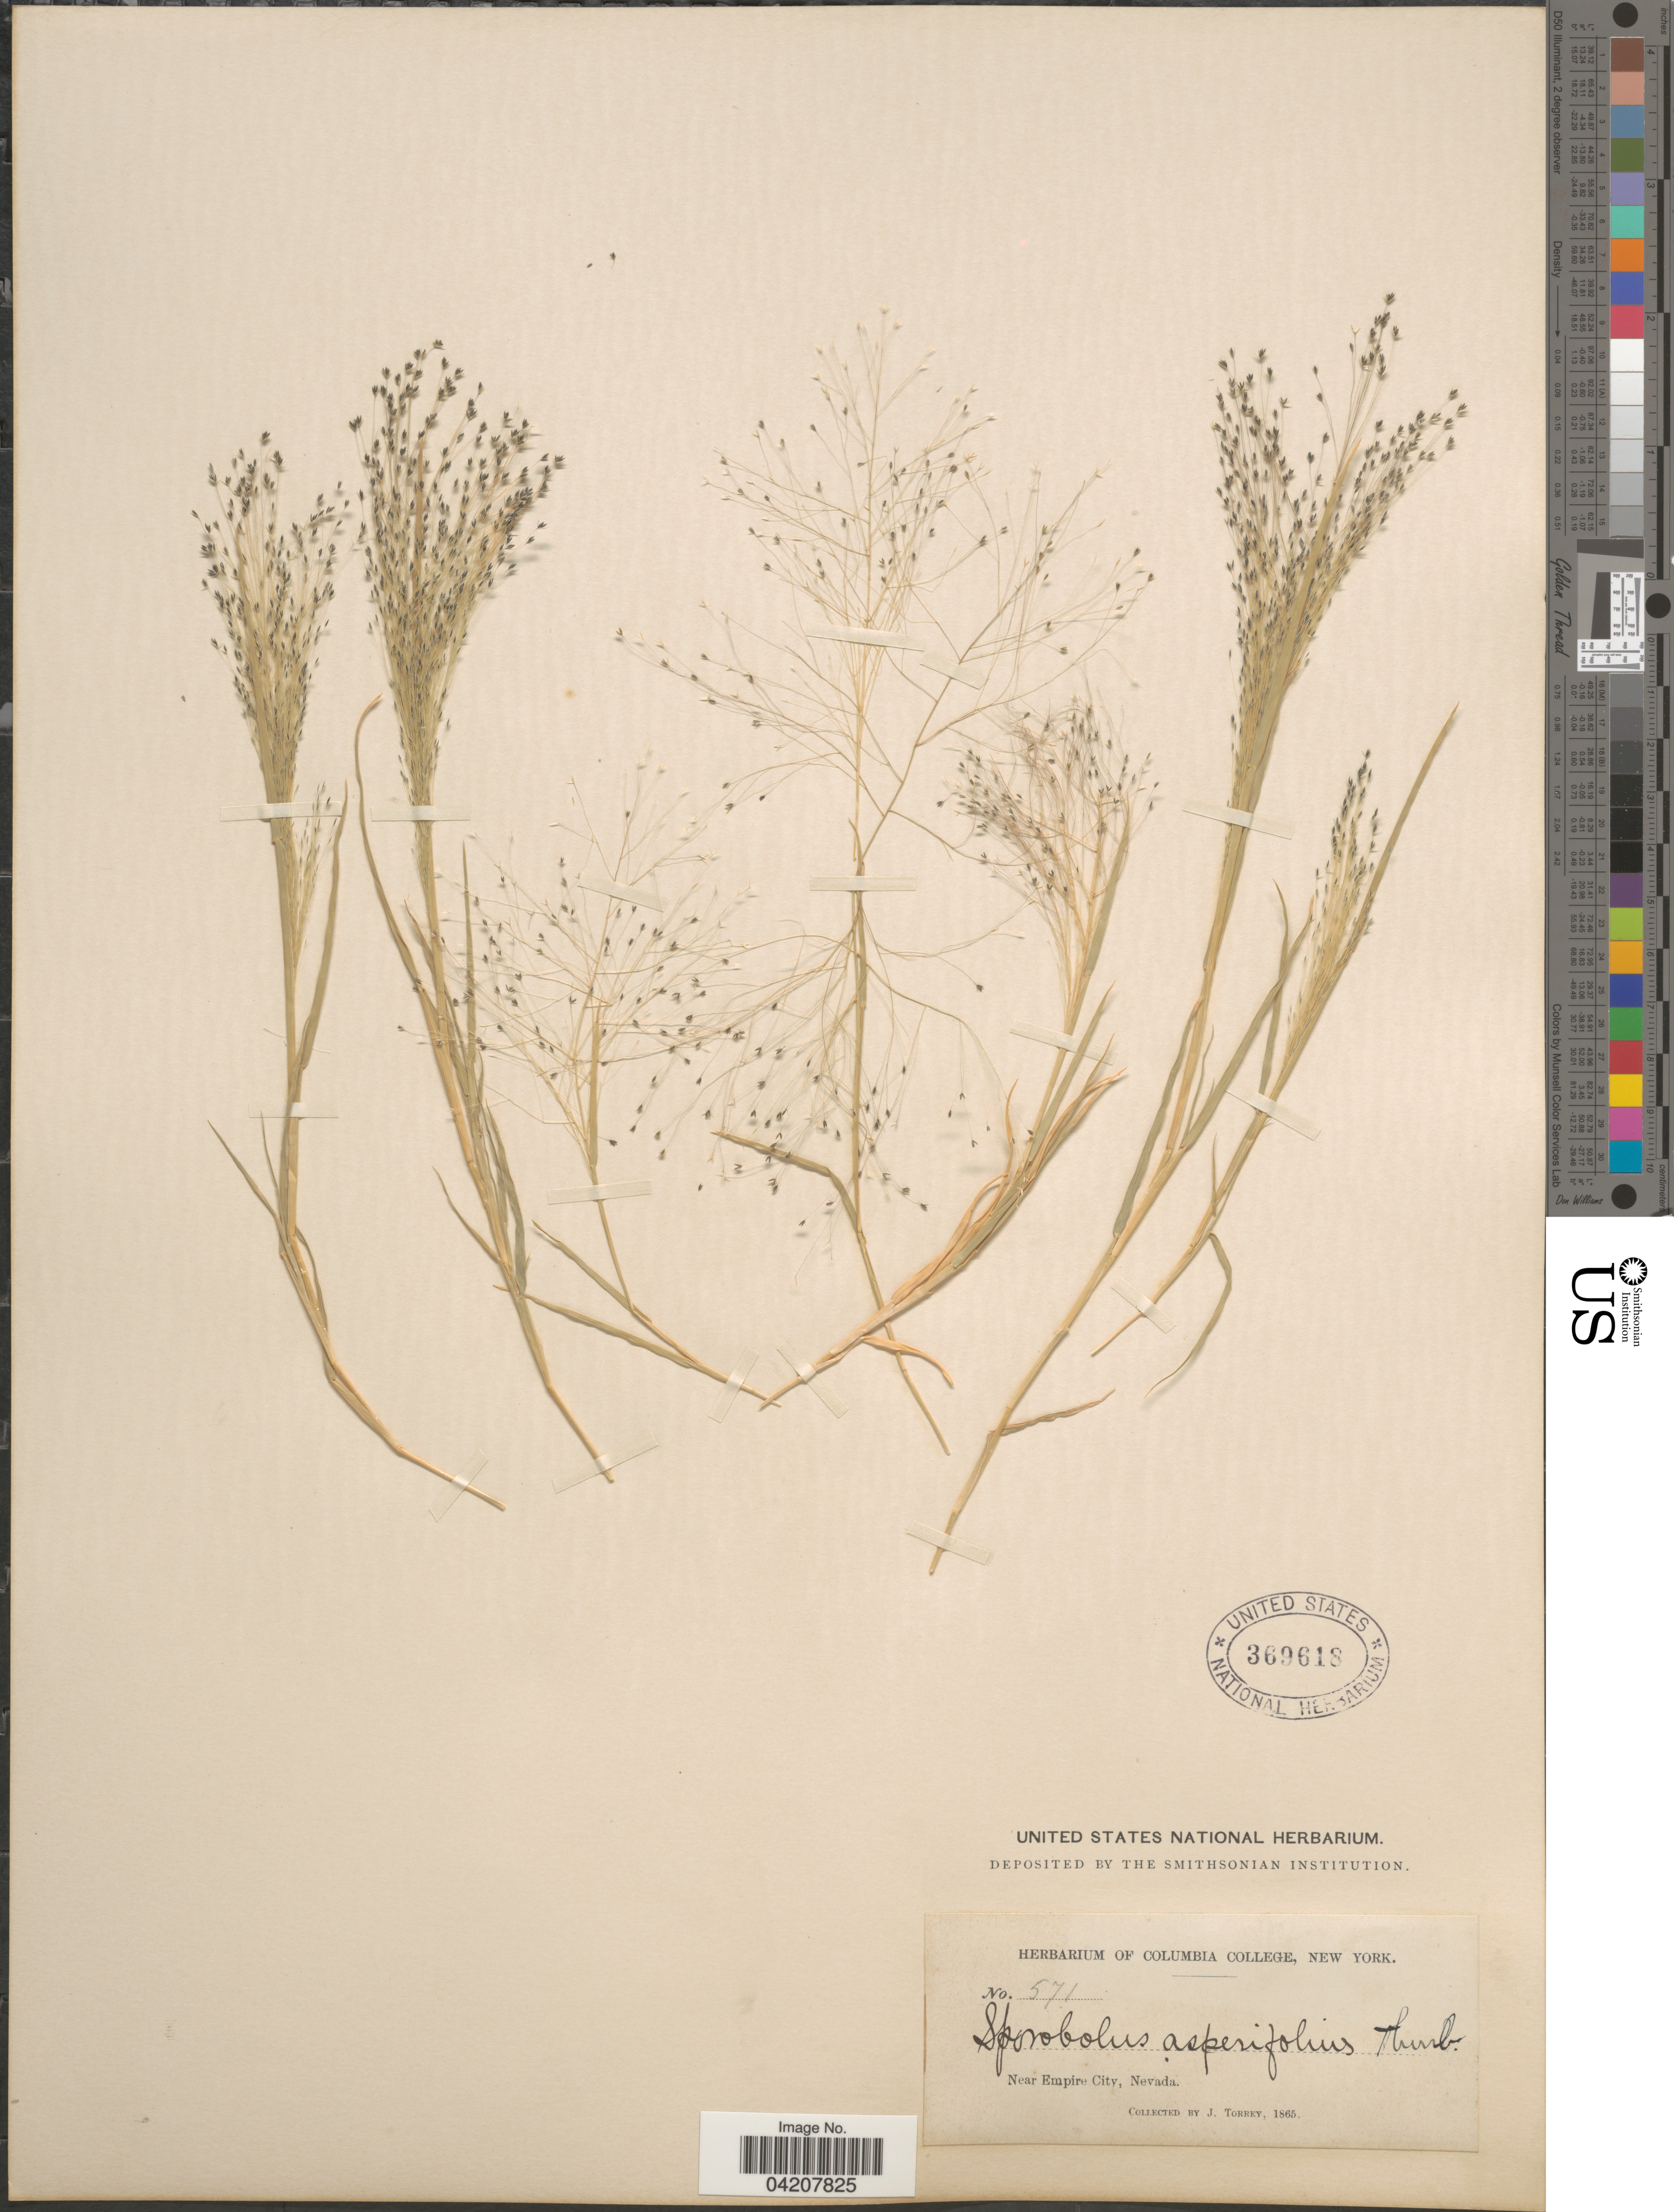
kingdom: Plantae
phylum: Tracheophyta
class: Liliopsida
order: Poales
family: Poaceae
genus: Muhlenbergia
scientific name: Muhlenbergia asperifolia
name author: (Nees & Meyen ex Trin.) Parodi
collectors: J. Torrey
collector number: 571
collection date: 1865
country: United States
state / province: Nevada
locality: Near Empire City.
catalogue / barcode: US 369618